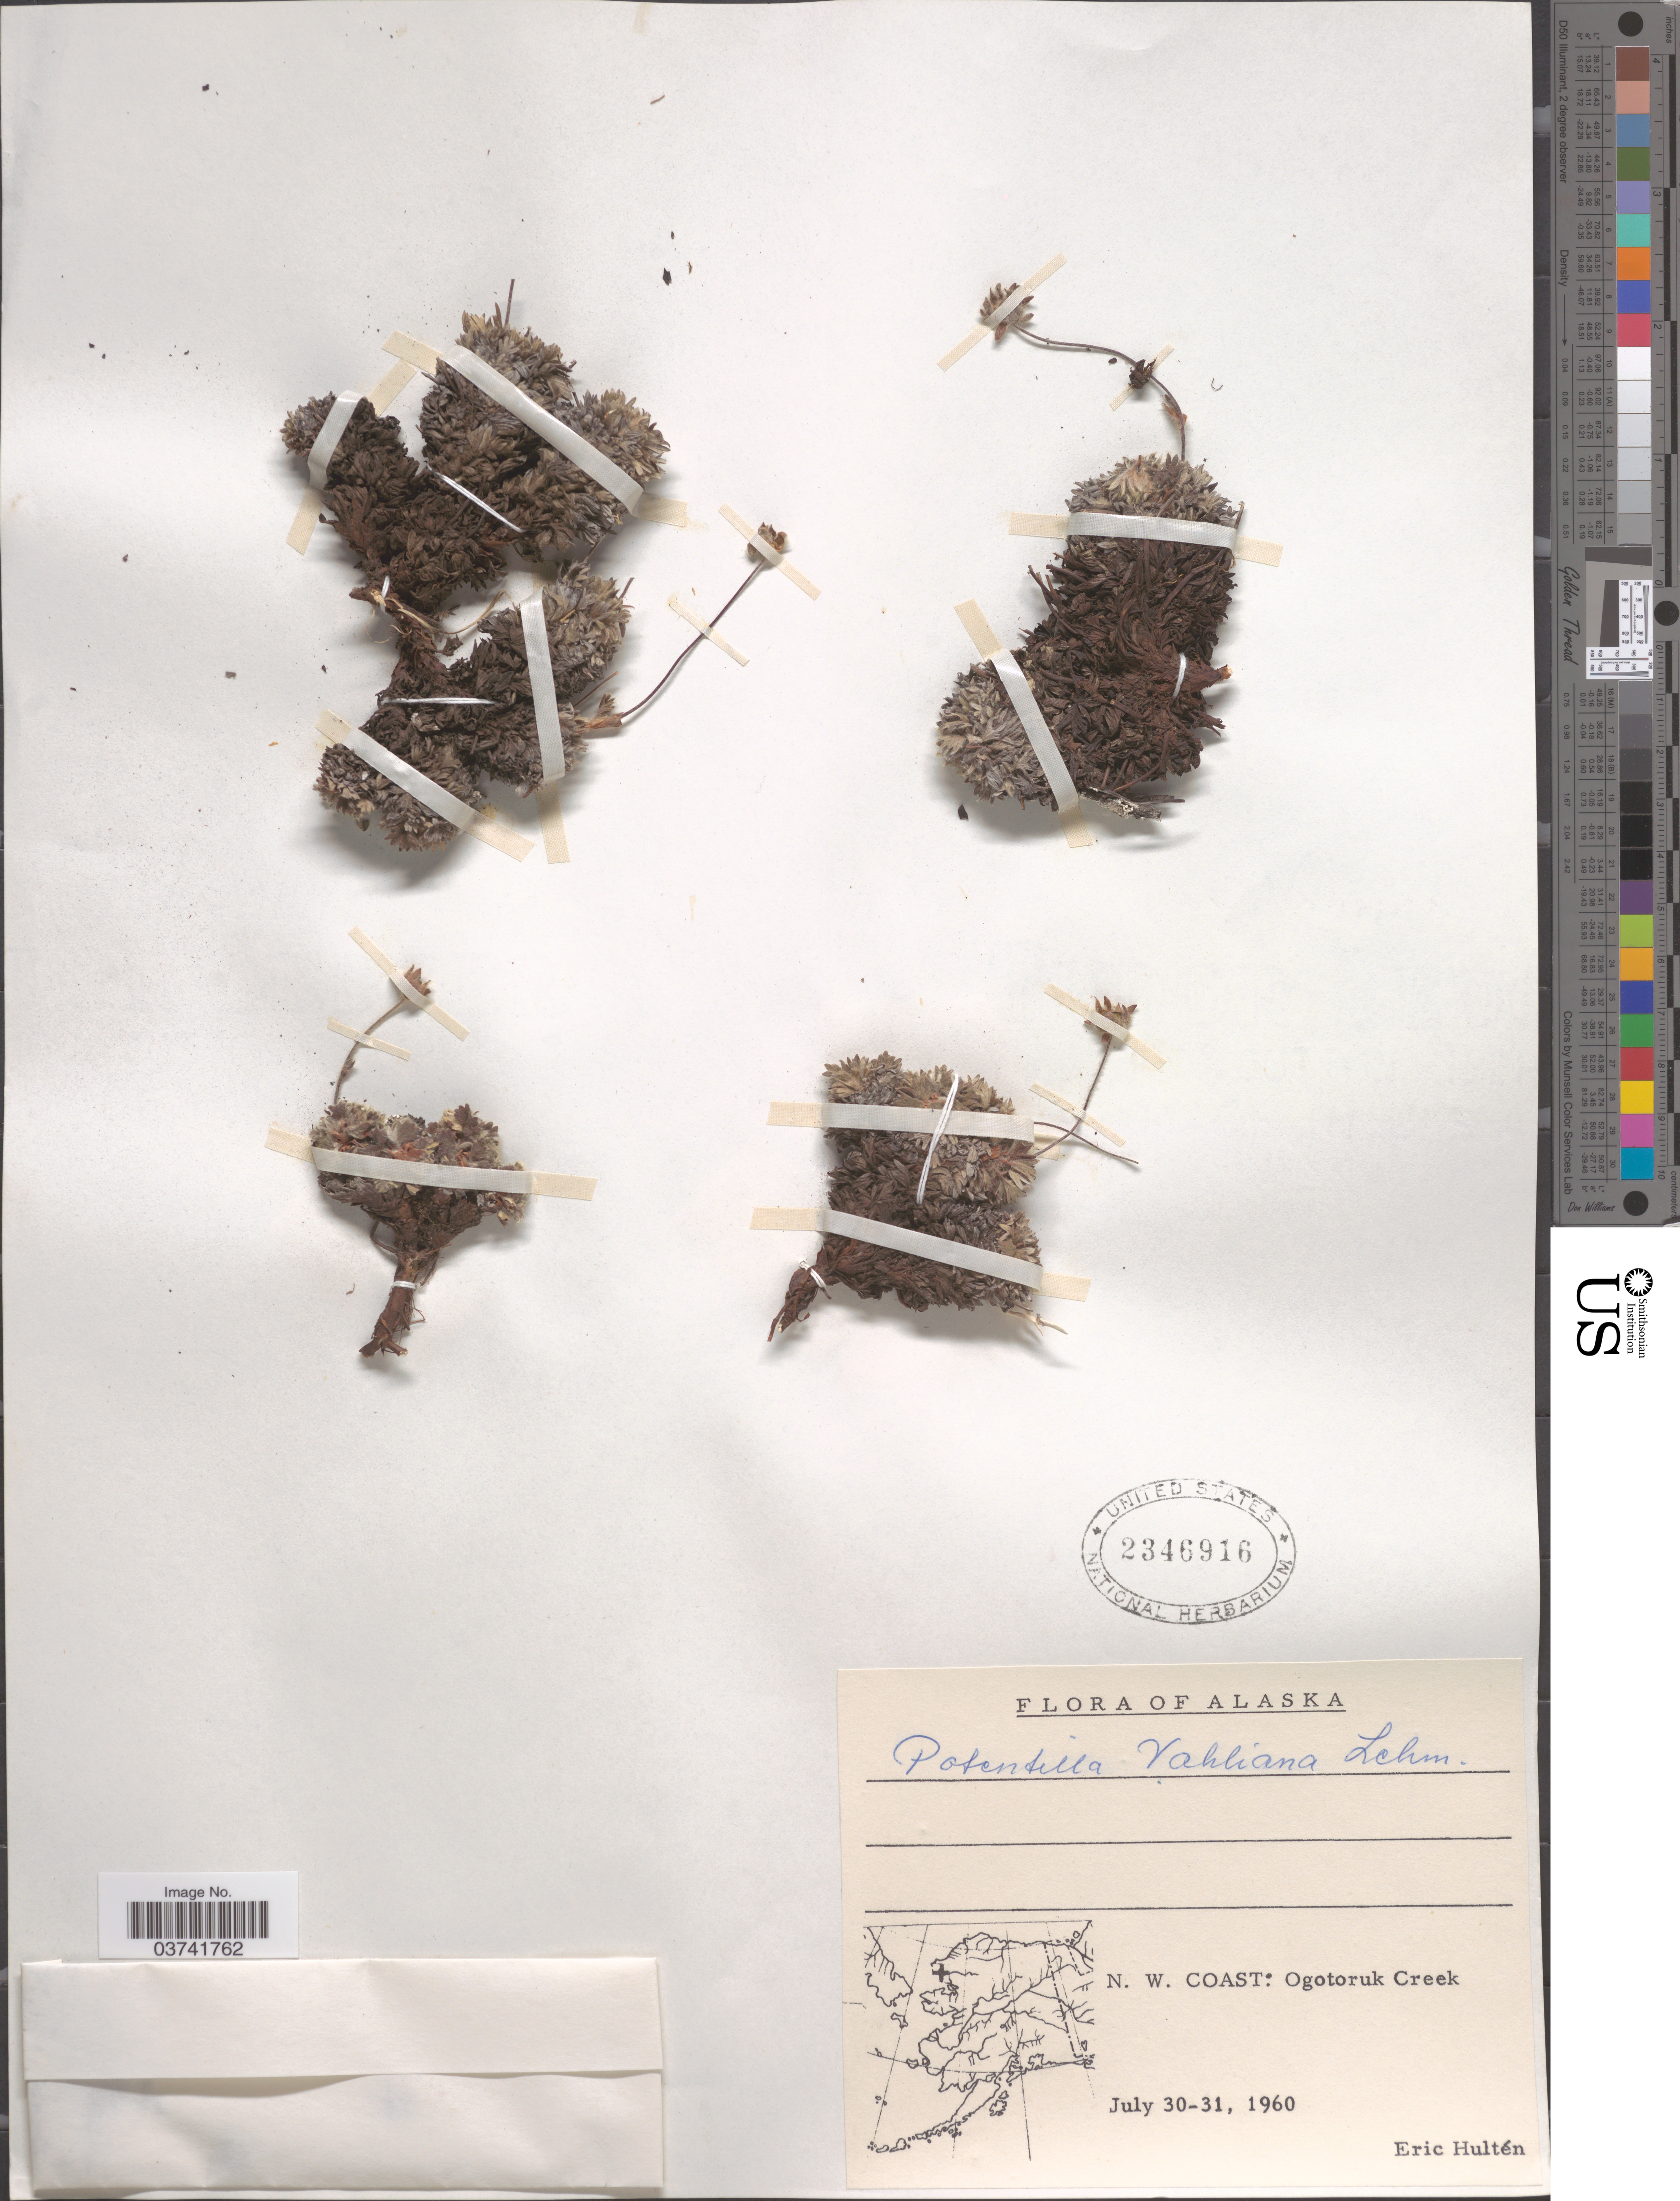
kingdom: Plantae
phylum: Tracheophyta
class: Magnoliopsida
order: Rosales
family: Rosaceae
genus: Potentilla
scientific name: Potentilla vahliana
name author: Lehm.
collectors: E. G. Hultén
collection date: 1960-07-30/1960-07-31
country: United States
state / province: Alaska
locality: N. W. Coast: Ogotoruk Creek.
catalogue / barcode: US 2346916